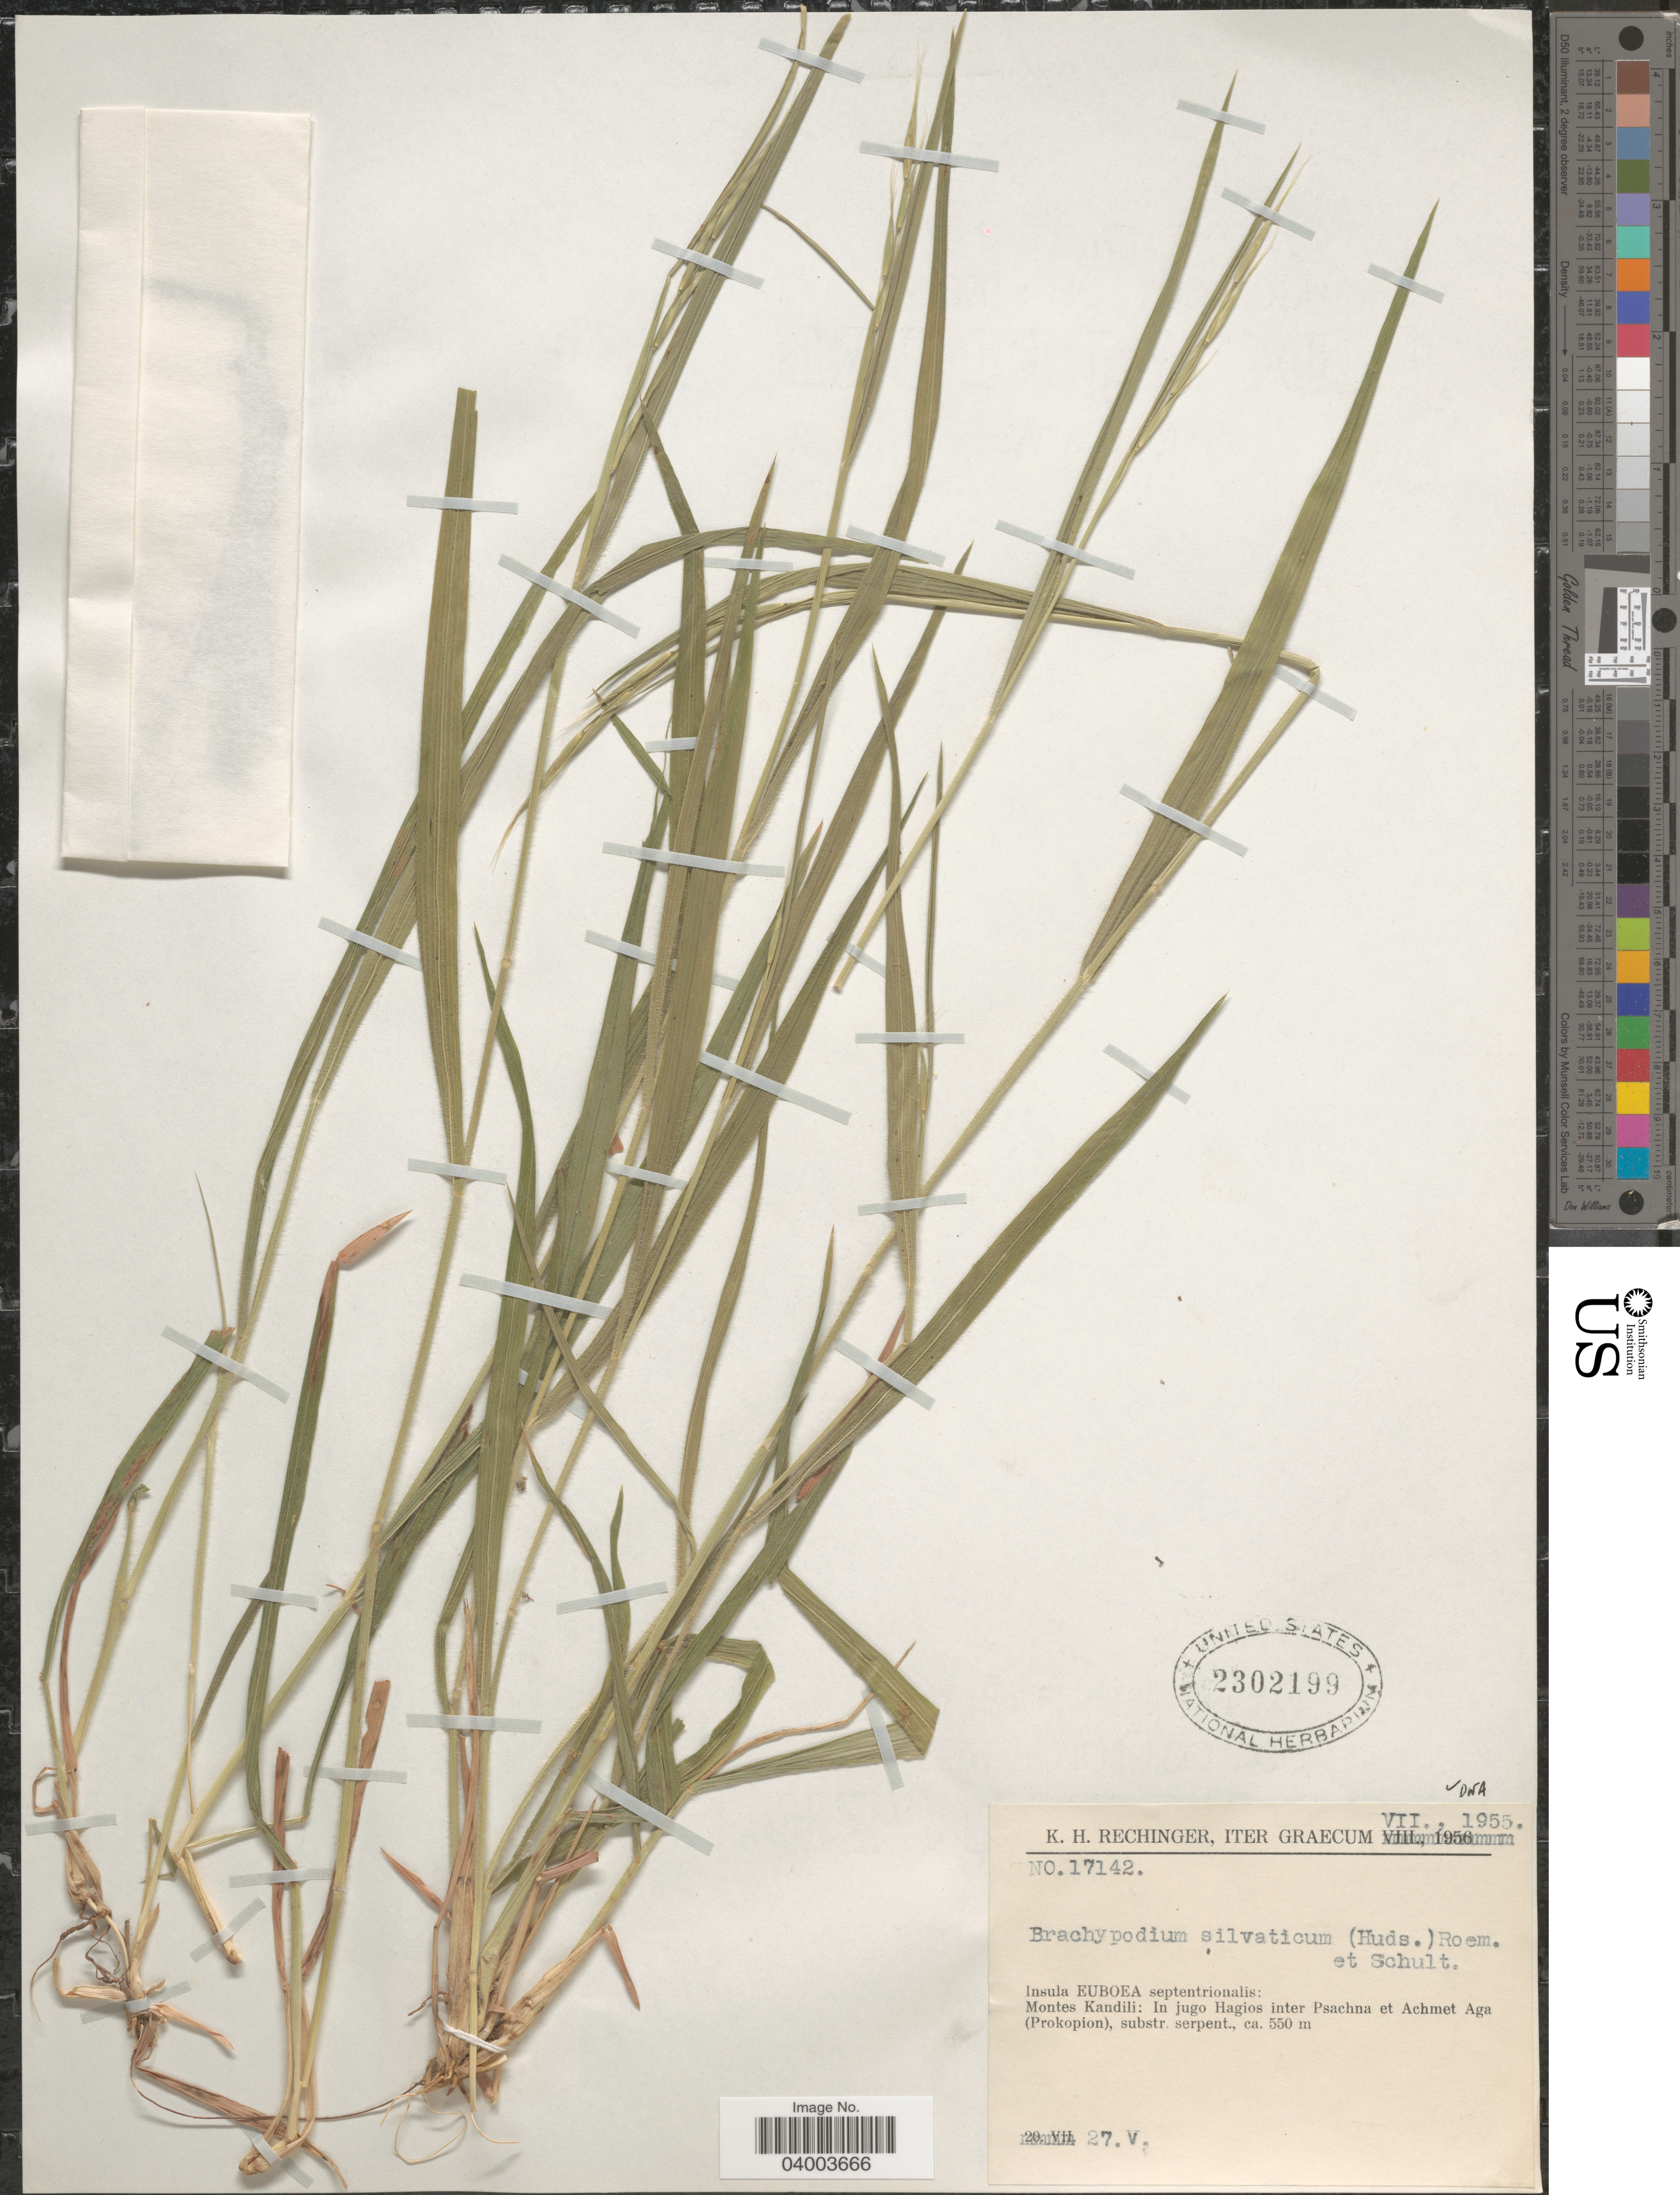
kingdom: Plantae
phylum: Tracheophyta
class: Liliopsida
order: Poales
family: Poaceae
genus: Brachypodium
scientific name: Brachypodium sylvaticum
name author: (Huds.) P. Beauv.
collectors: K. H. Rechinger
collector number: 17142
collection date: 1955-05-27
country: Greece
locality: Iter Graecum. Insula Euboea septentrionalis: Montes Kandili: In jugo Hagios inter Psachna et Achmet Aga (Prokopion), substr. serpent.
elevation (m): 550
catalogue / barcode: US 2302199